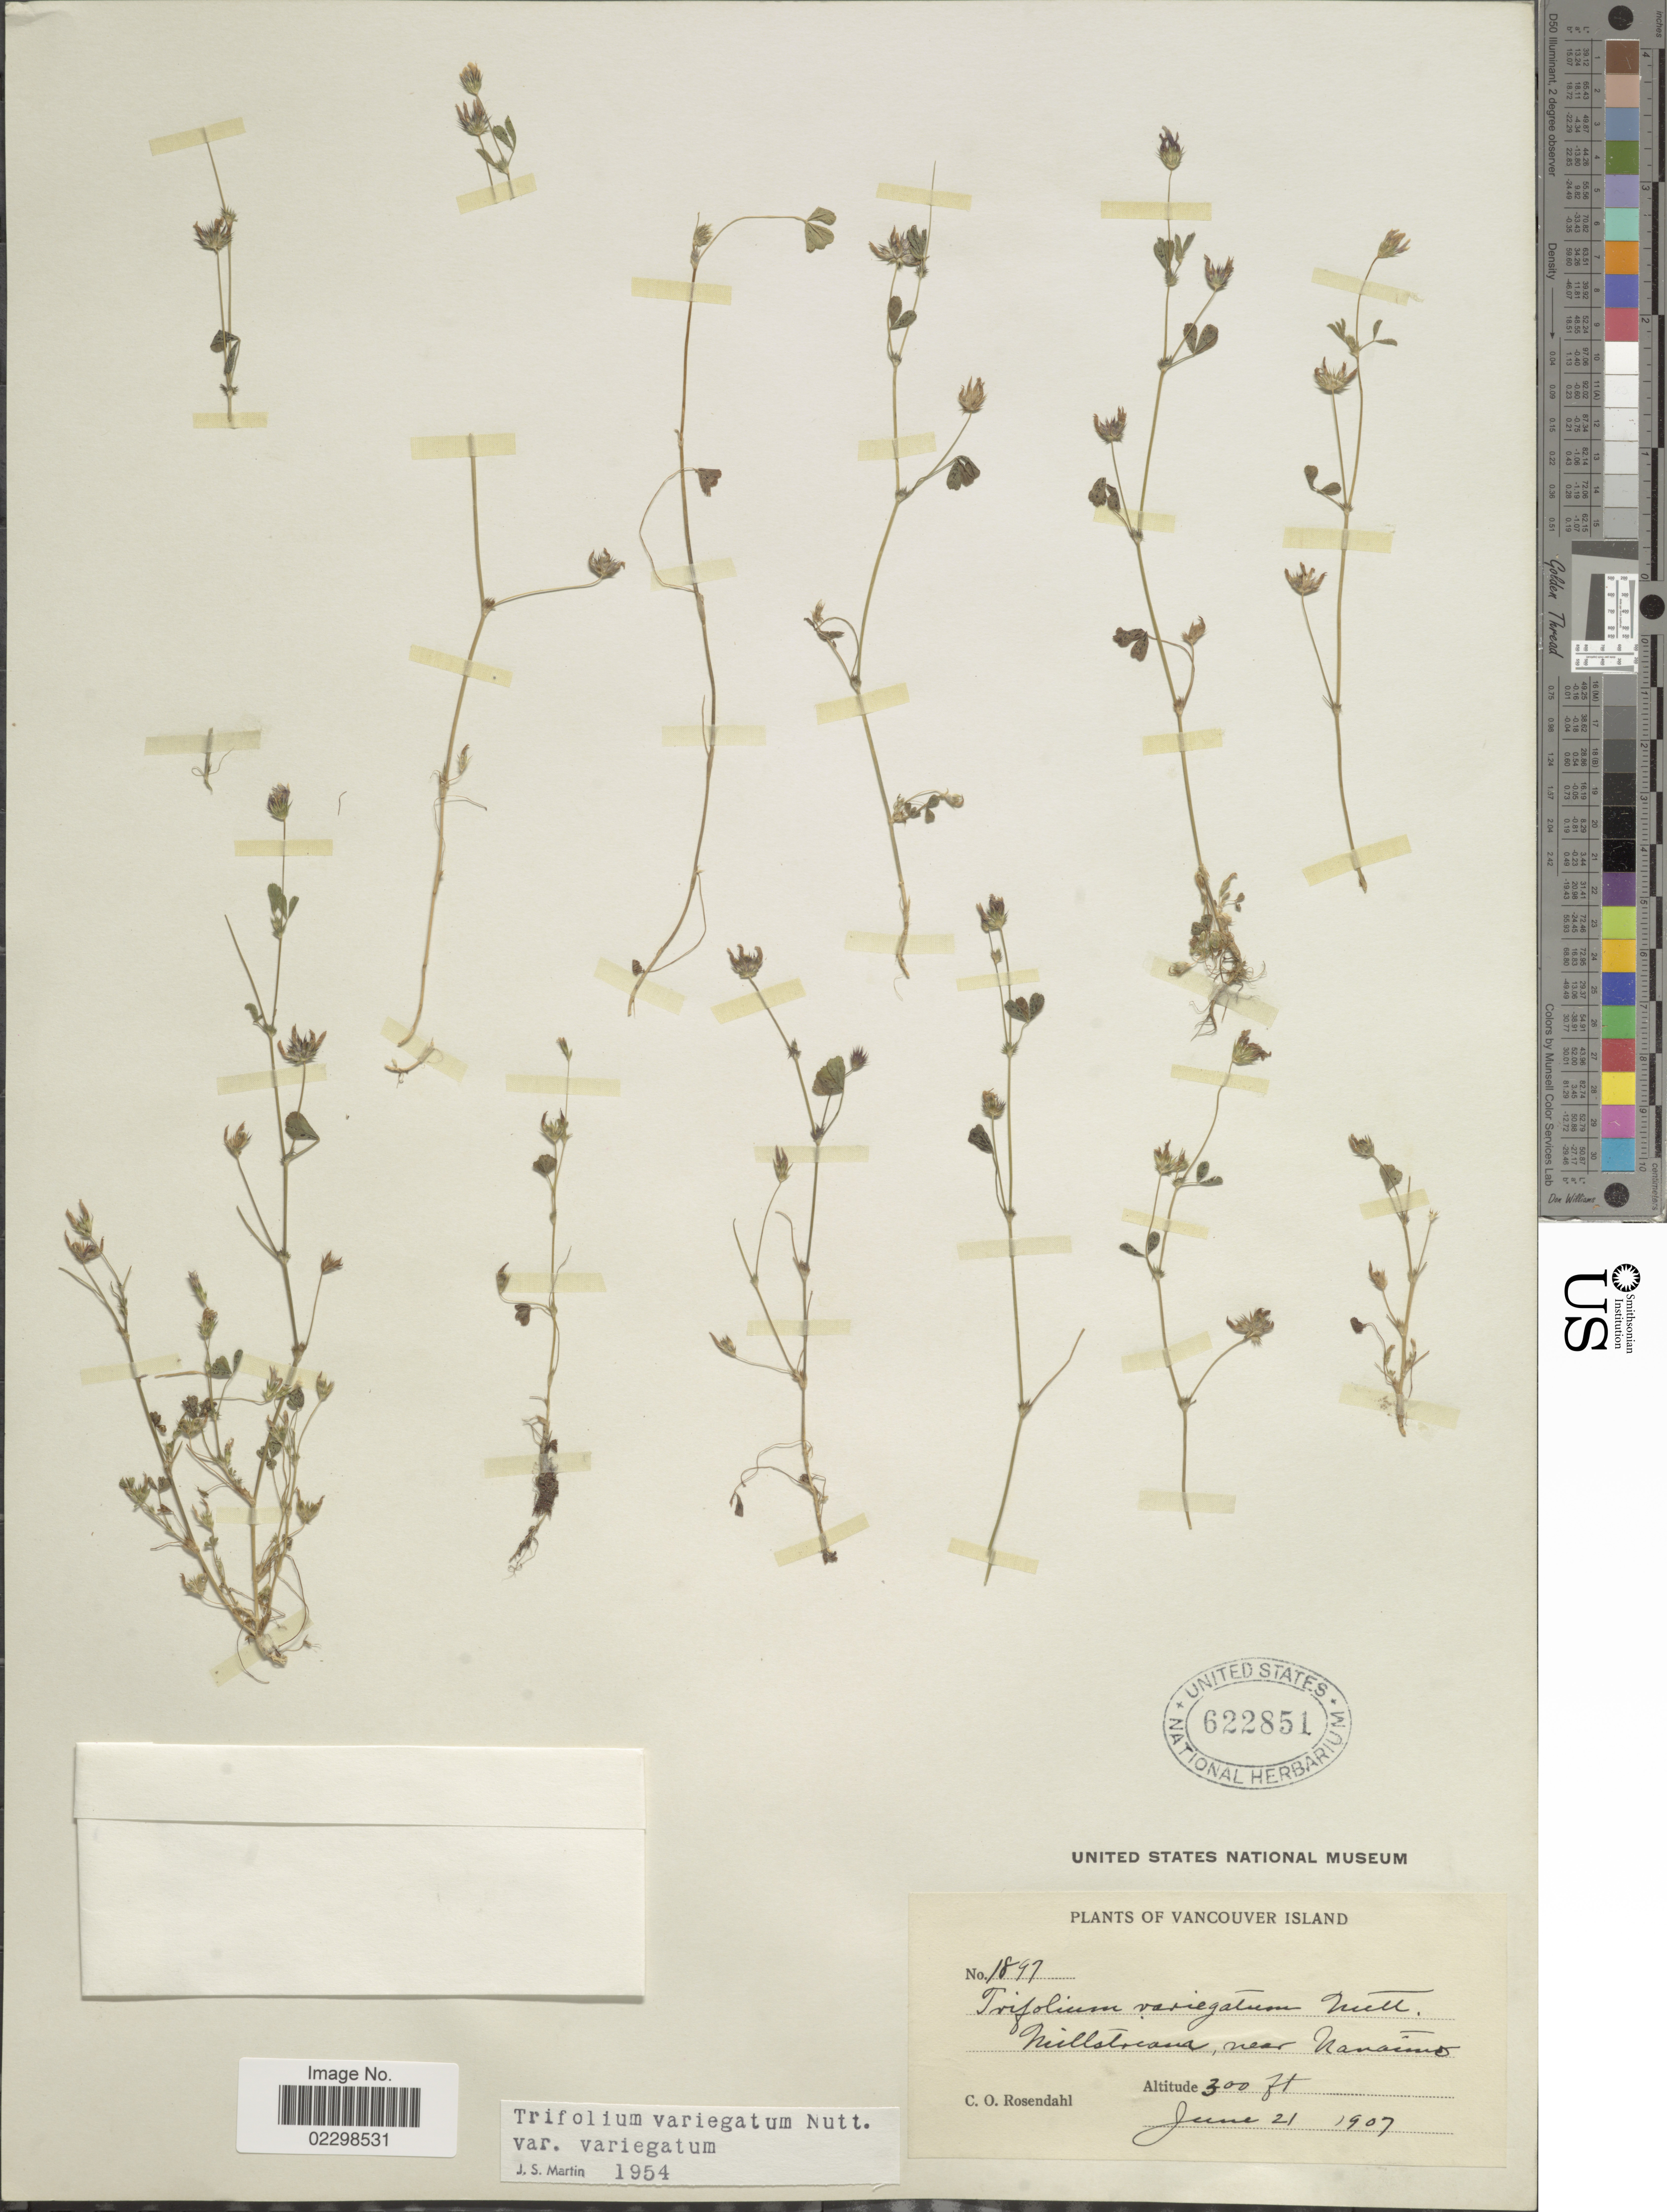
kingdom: Plantae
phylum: Tracheophyta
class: Magnoliopsida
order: Fabales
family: Fabaceae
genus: Trifolium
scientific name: Trifolium variegatum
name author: Nutt.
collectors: C. O. Rosendahl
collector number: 1897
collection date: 1907-06-21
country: Canada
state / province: British Columbia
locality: Vancouver Island. Millstreams, near Nanaimo.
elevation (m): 91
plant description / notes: Precise locality edit: Corrected "near Nanaimo" to "Millstreams, near Nanaimo."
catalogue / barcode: US 622851